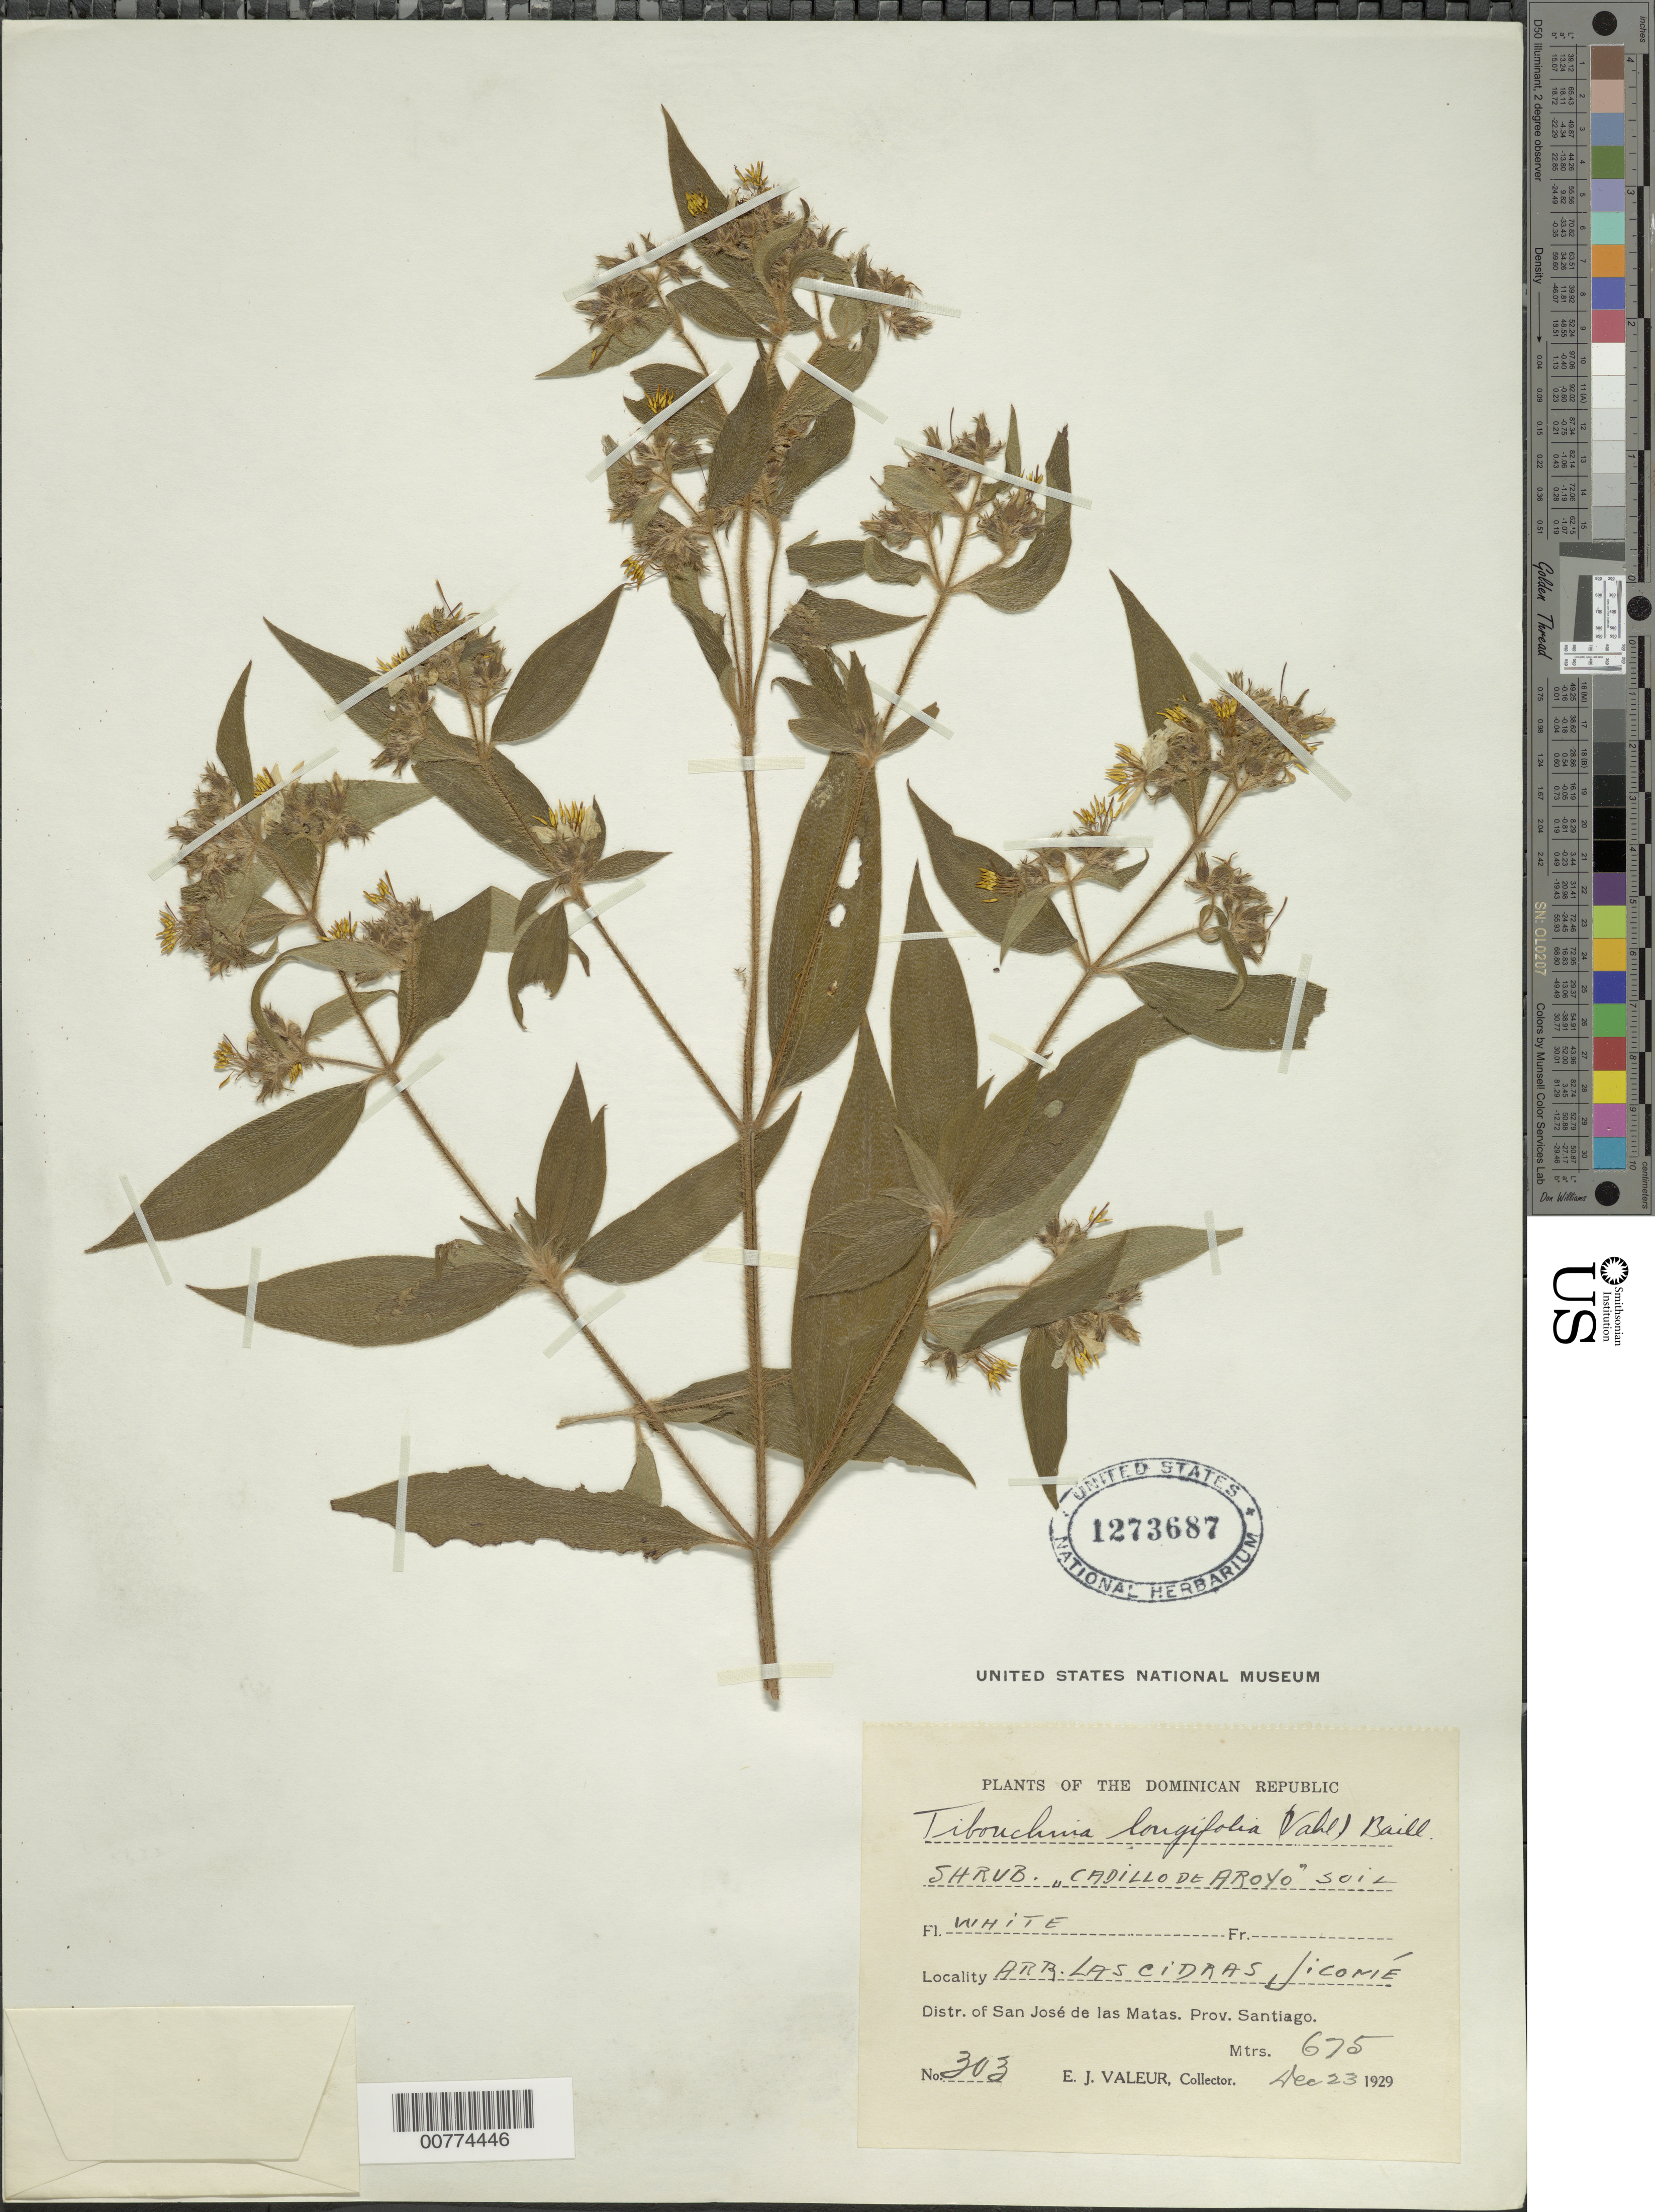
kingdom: Plantae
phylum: Tracheophyta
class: Magnoliopsida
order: Myrtales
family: Melastomataceae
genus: Chaetogastra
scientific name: Chaetogastra longifolia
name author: (Vahl) DC.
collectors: E. Valeur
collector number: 303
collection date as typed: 23 Dec 1929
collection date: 1929-12-23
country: Dominican Republic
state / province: Santiago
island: Hispaniola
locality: San José de la Matas, Jicomé, Arroyo Las Cidras.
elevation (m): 675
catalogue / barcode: US 1273687